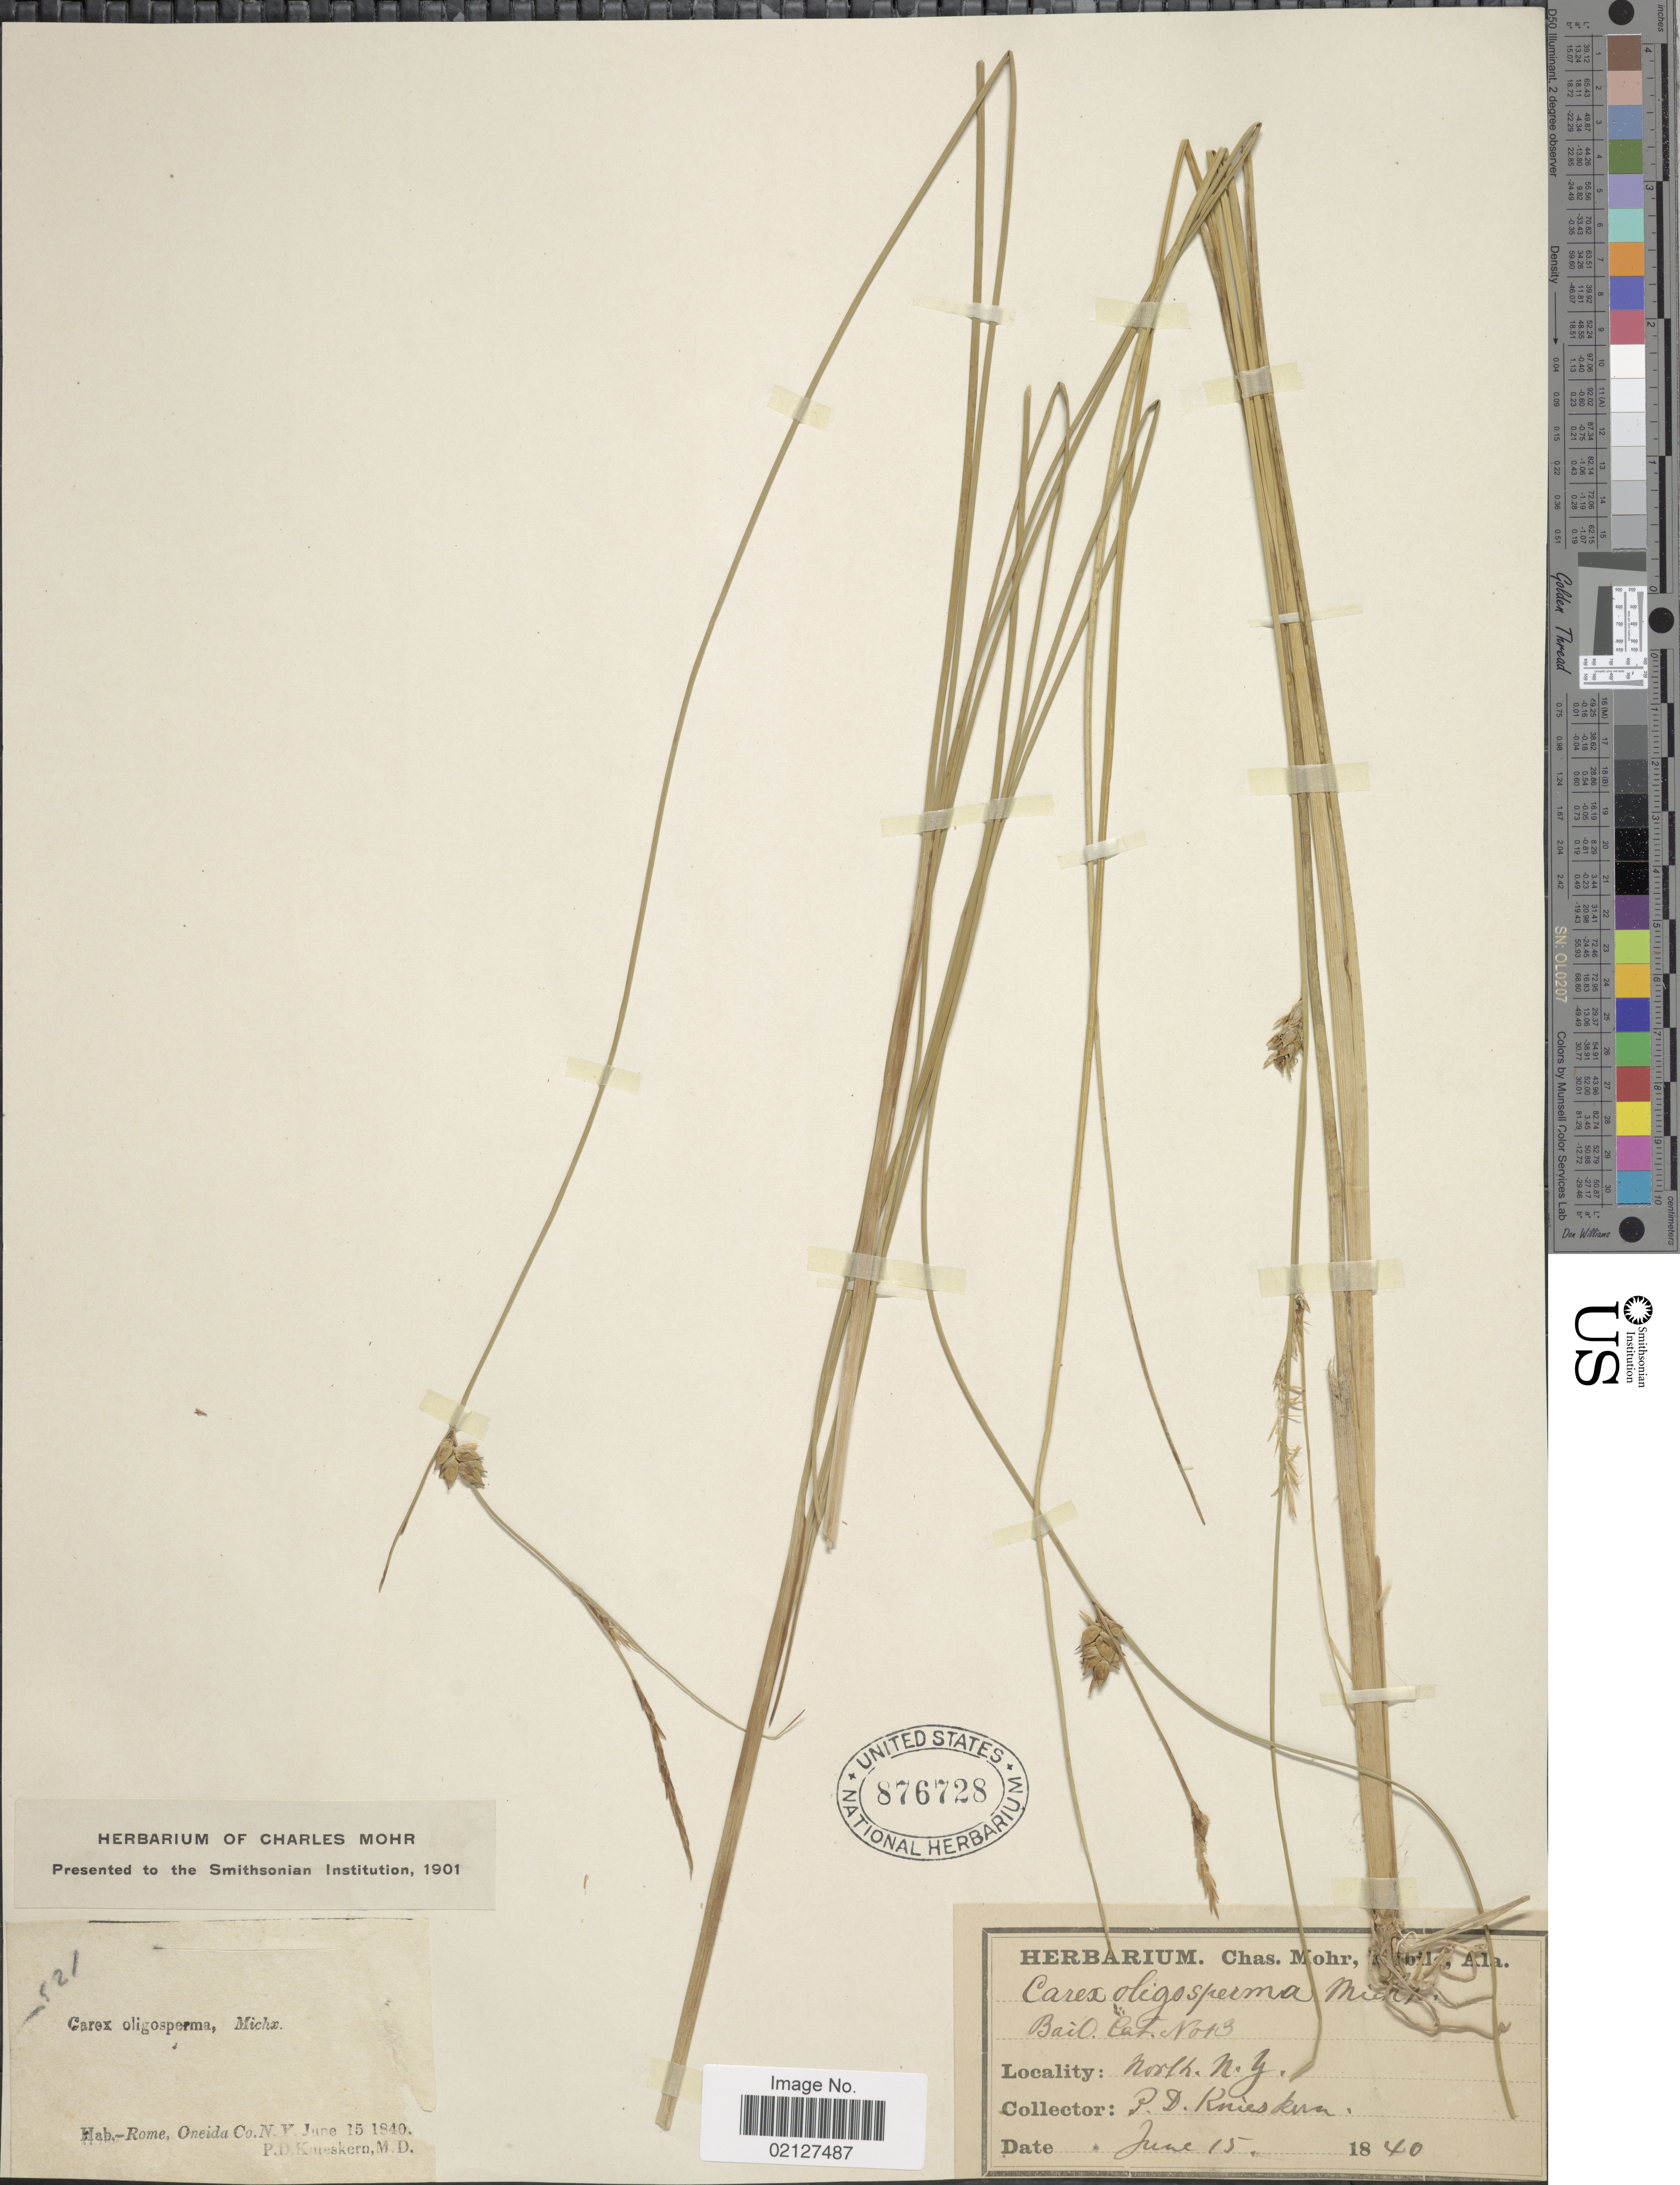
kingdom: Plantae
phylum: Tracheophyta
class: Liliopsida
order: Poales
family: Cyperaceae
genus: Carex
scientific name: Carex oligosperma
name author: Michx.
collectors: P. D. Knieskern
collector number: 521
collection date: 1840-06-15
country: United States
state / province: New York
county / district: Oneida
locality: Rome, Oneida Co.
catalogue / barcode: US 876728